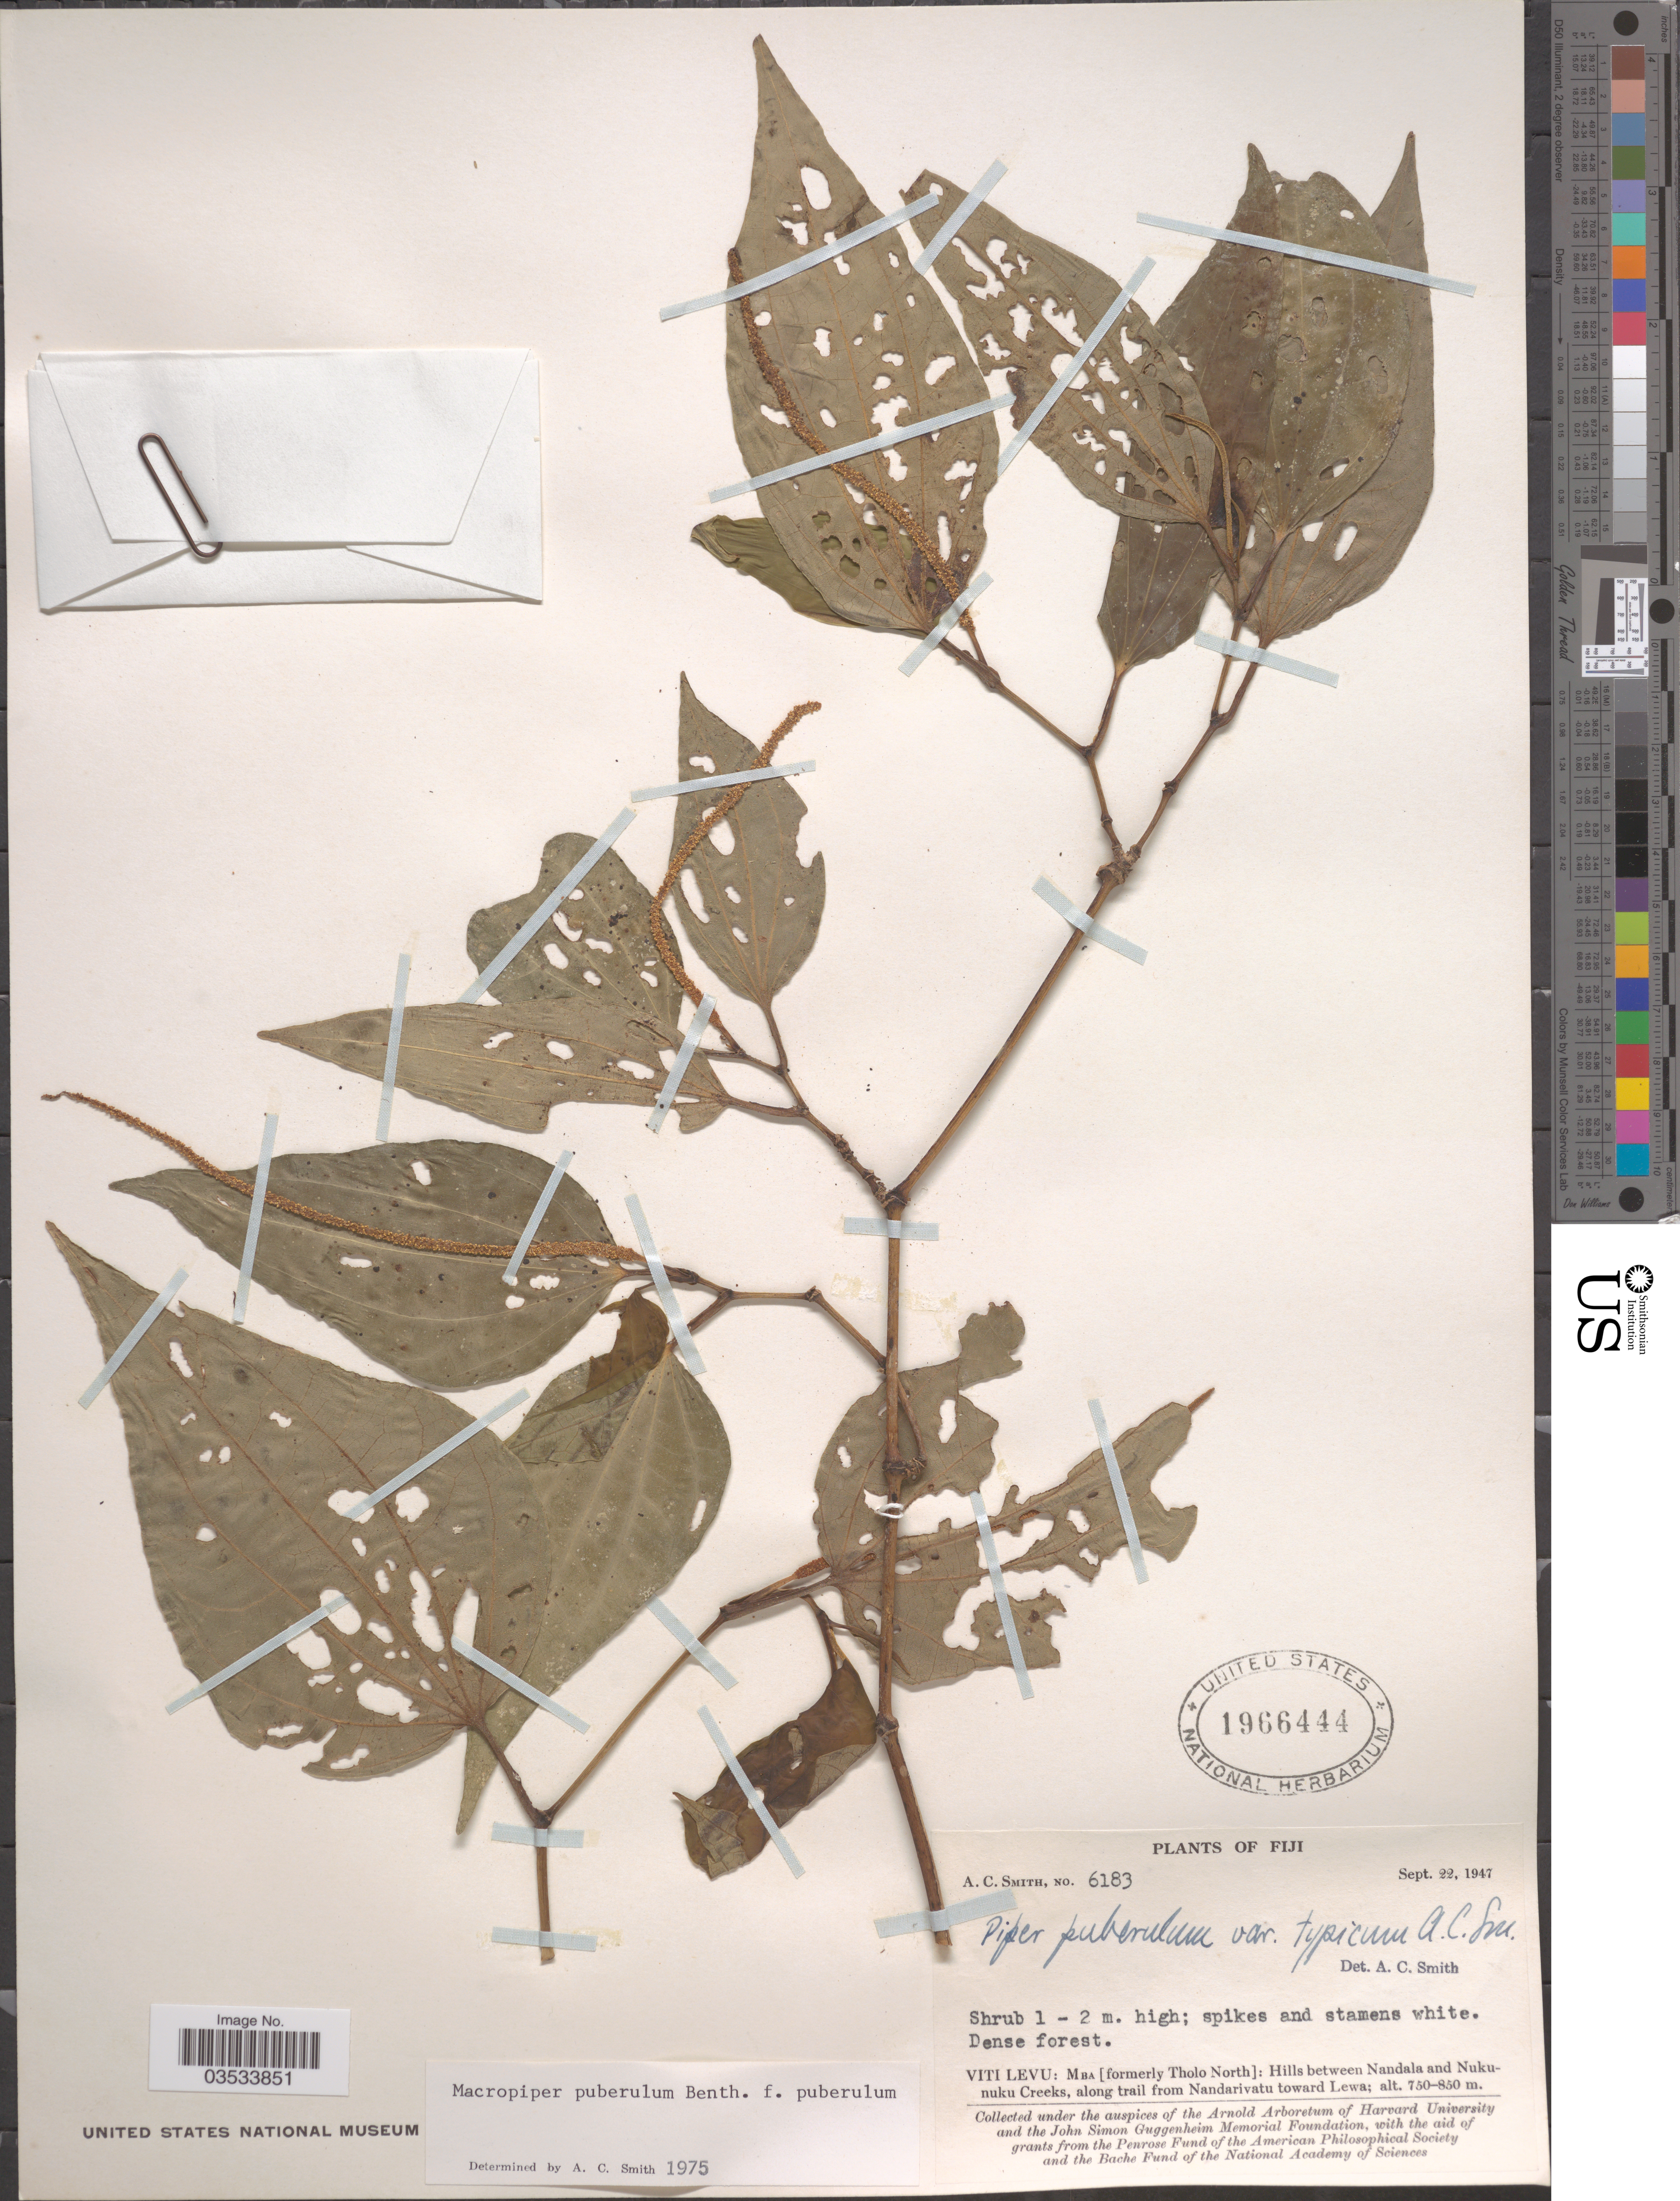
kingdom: Plantae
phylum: Tracheophyta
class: Magnoliopsida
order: Piperales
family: Piperaceae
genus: Piper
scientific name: Piper puberulum var. glabrum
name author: (C. DC.) C.A. Sm.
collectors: A. C. Smith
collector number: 6183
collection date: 1947-09-22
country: Fiji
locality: Viti Levu: Mba [formerly Tholo North]: Hills between Nandala and Nukunuku Creeks, along trail from Nandarivatu toward Lewa.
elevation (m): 750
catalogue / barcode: US 1966444